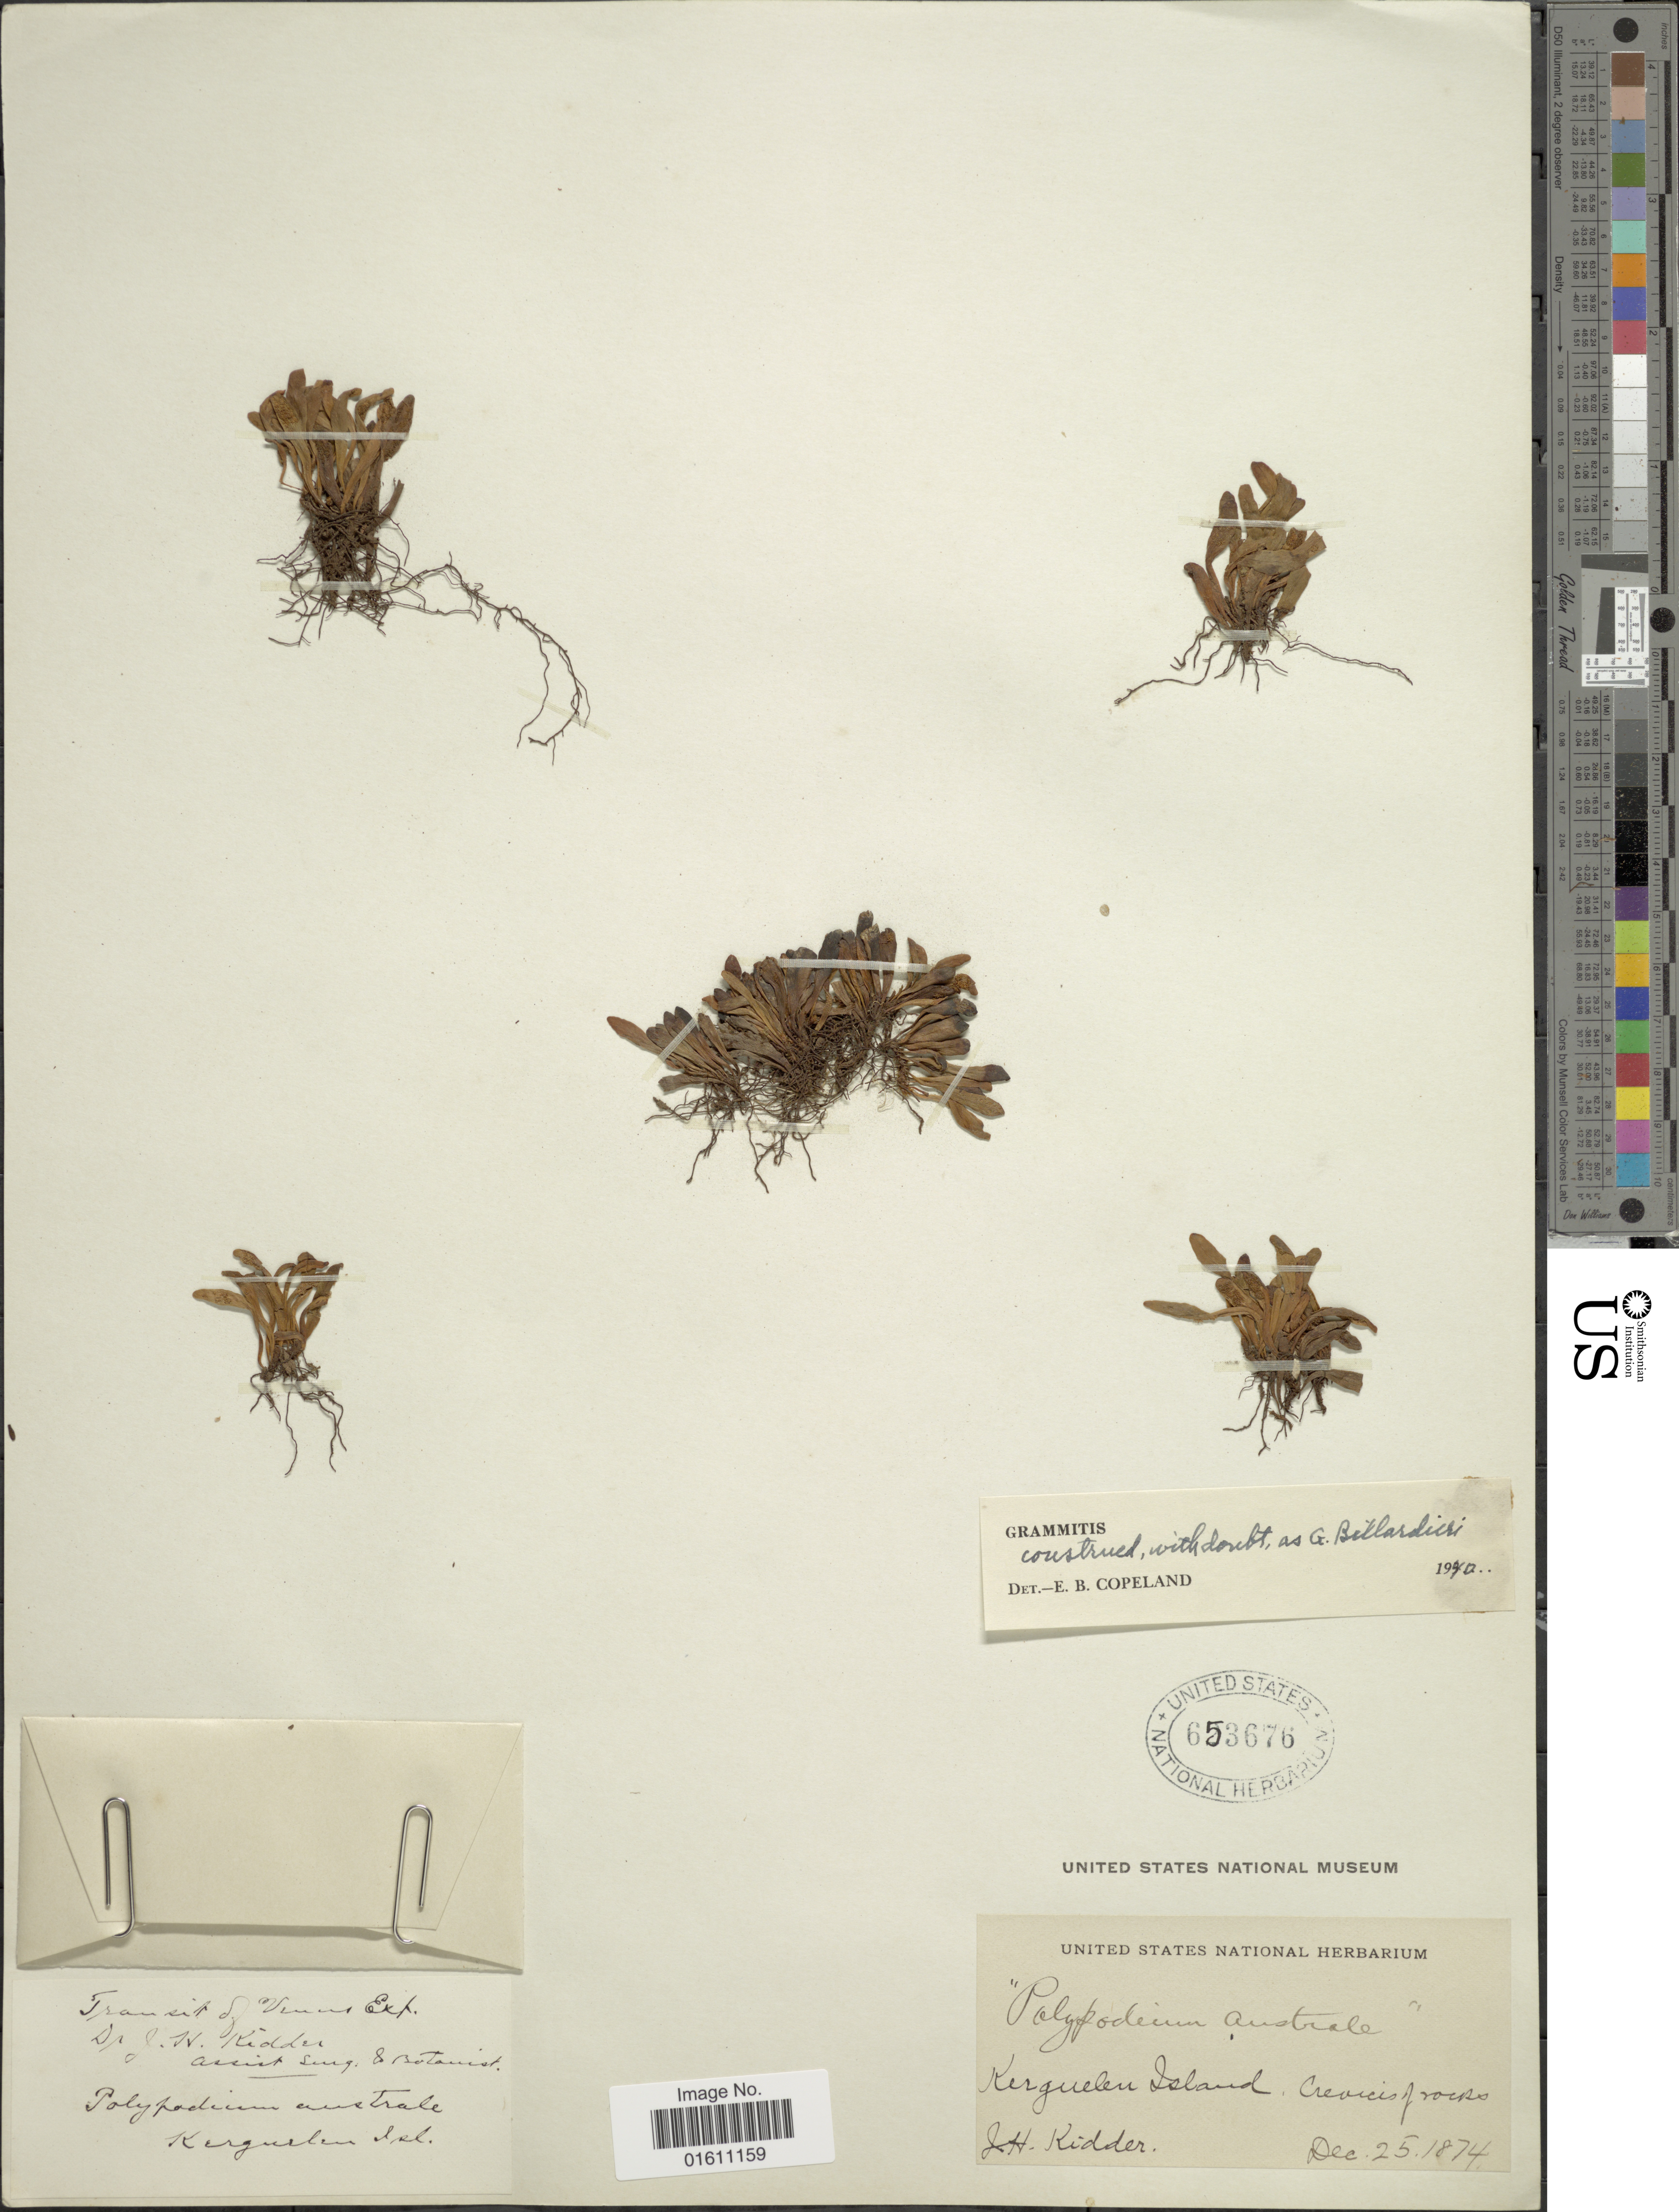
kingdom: Plantae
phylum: Tracheophyta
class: Polypodiopsida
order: Polypodiales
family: Polypodiaceae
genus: Notogrammitis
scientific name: Notogrammitis patagonica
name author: (C. Chr.) Parris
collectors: J. Ridder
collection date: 1874-12-25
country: French Southern Territories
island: Kerguelen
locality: Kerguelen Island.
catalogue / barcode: US 653676